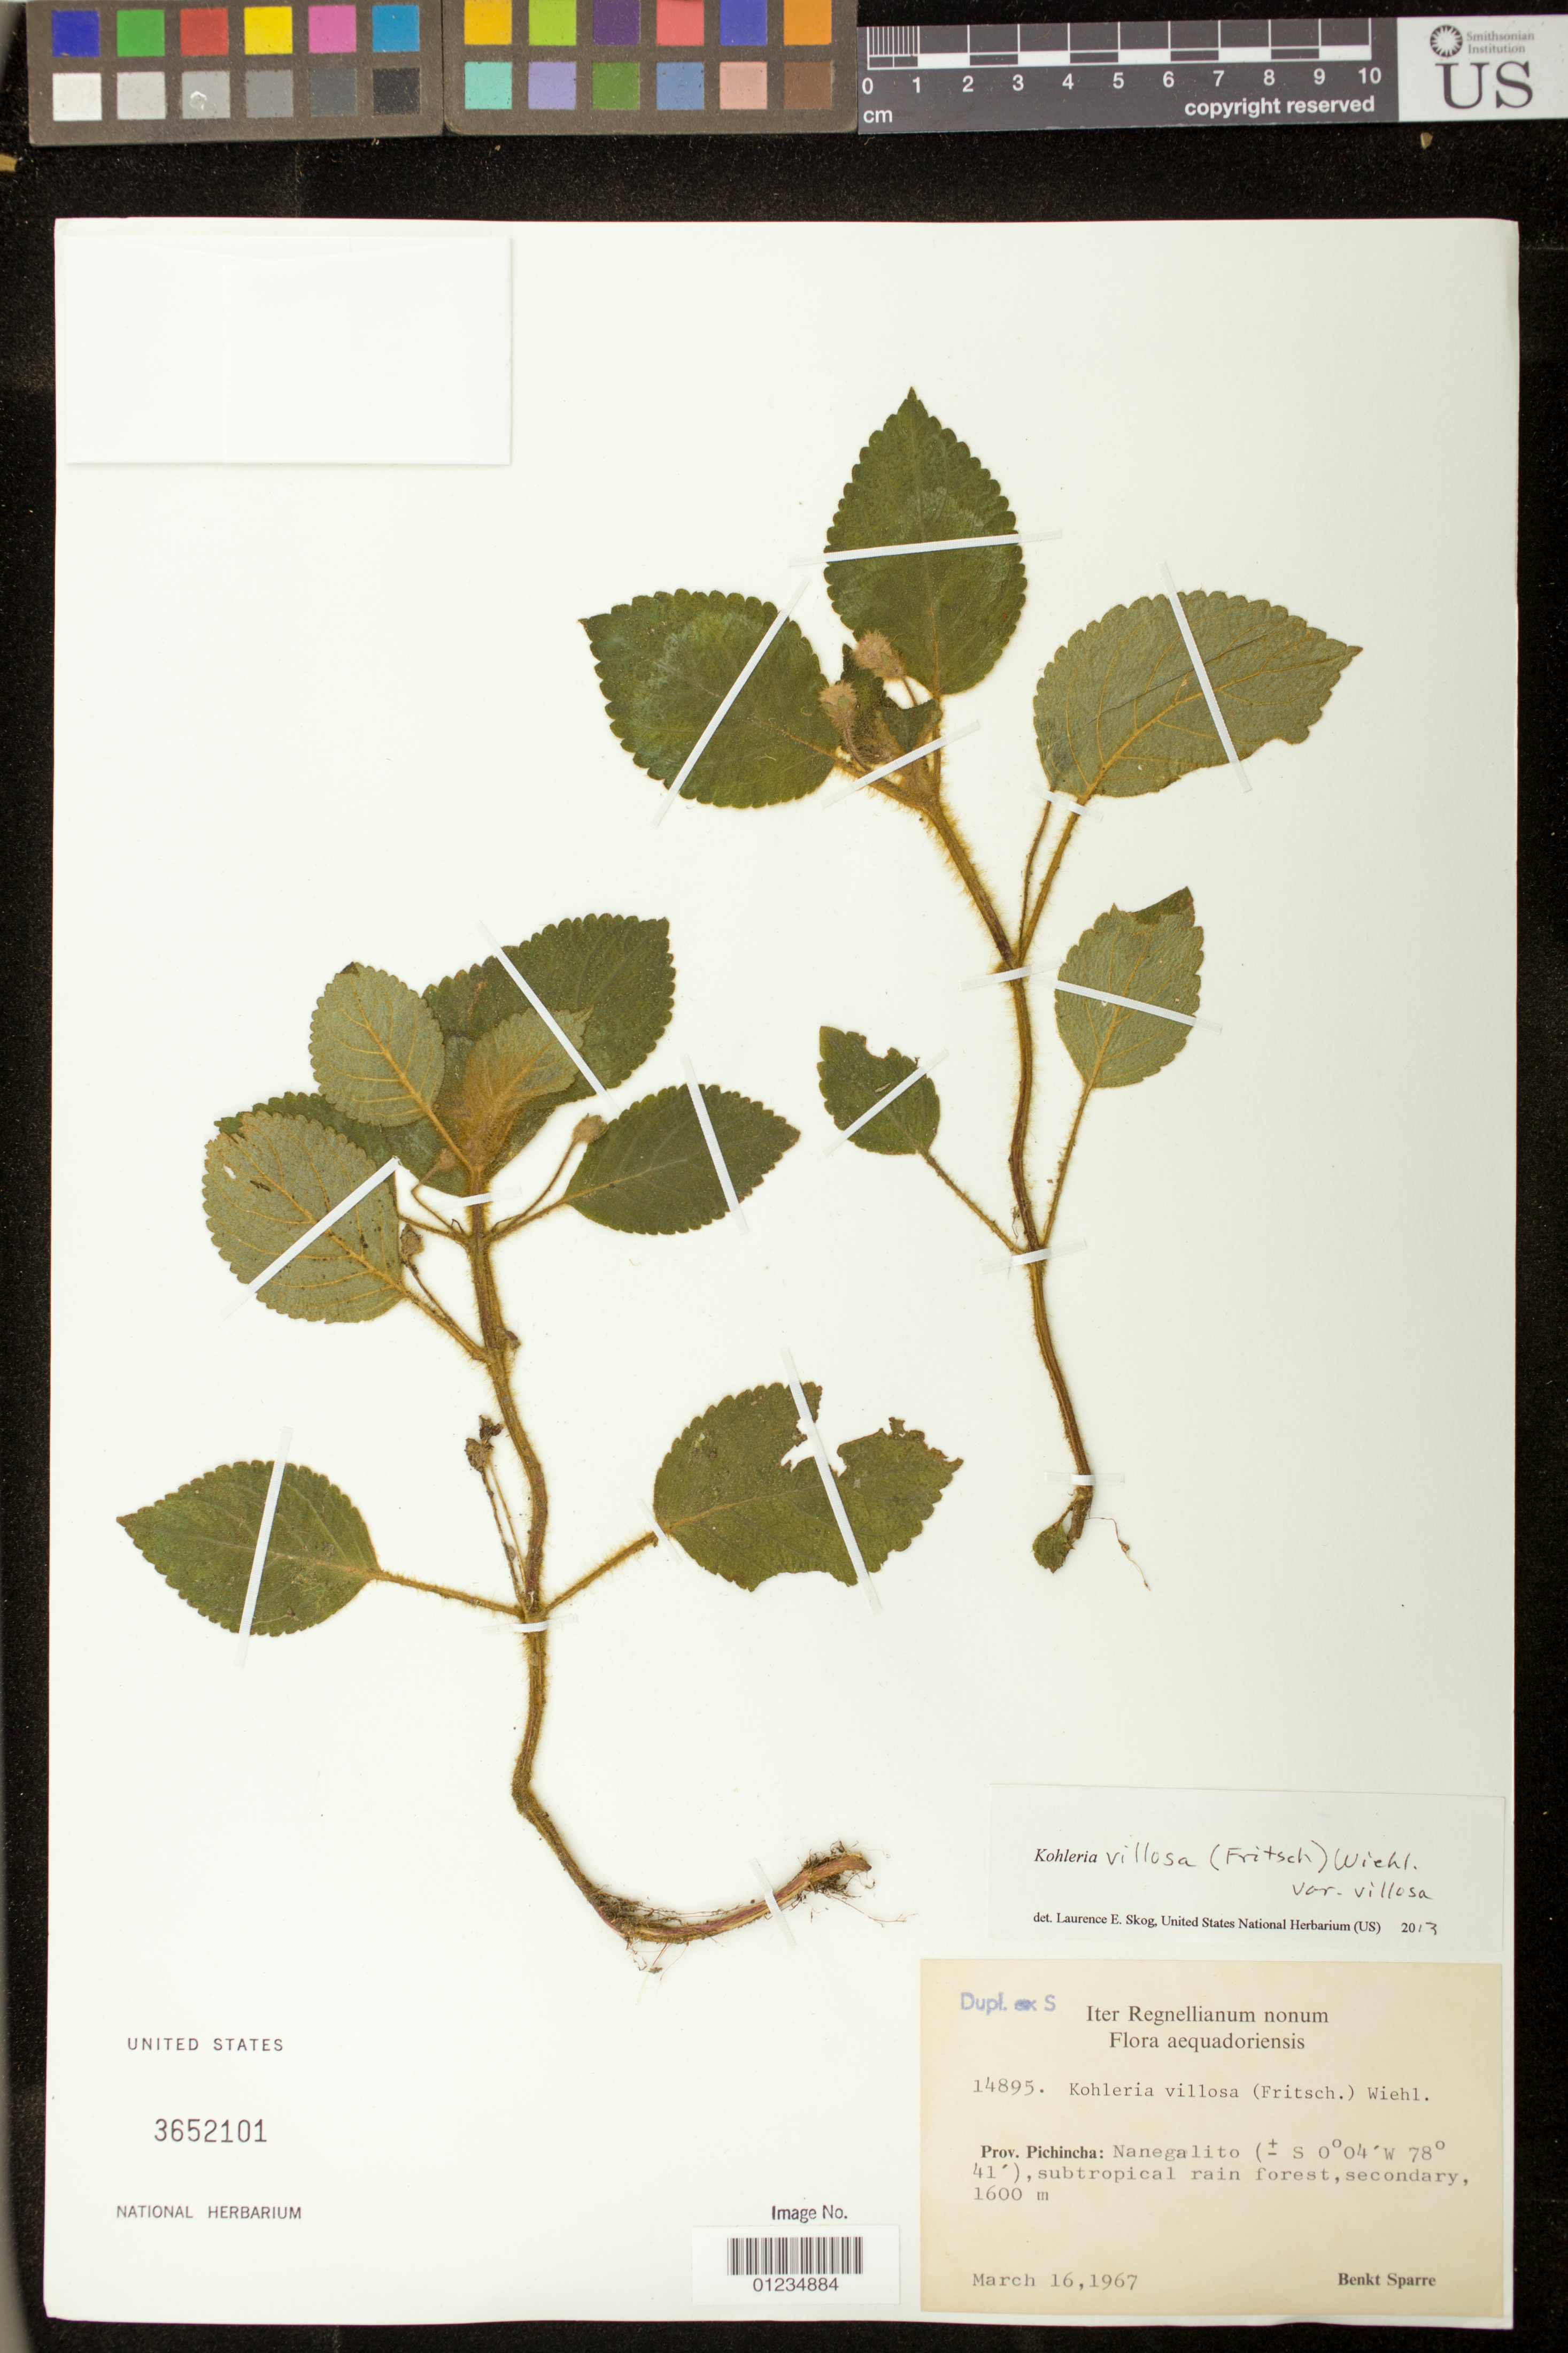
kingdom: Plantae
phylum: Tracheophyta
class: Magnoliopsida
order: Lamiales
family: Gesneriaceae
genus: Kohleria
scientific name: Kohleria villosa var. villosa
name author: (Fritsch) Wiehler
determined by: Skog, Laurence E.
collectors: B. Sparre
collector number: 14895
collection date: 1967-03-16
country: Ecuador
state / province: Pichincha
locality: Nanegalito.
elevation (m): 1600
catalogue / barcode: US 3652101